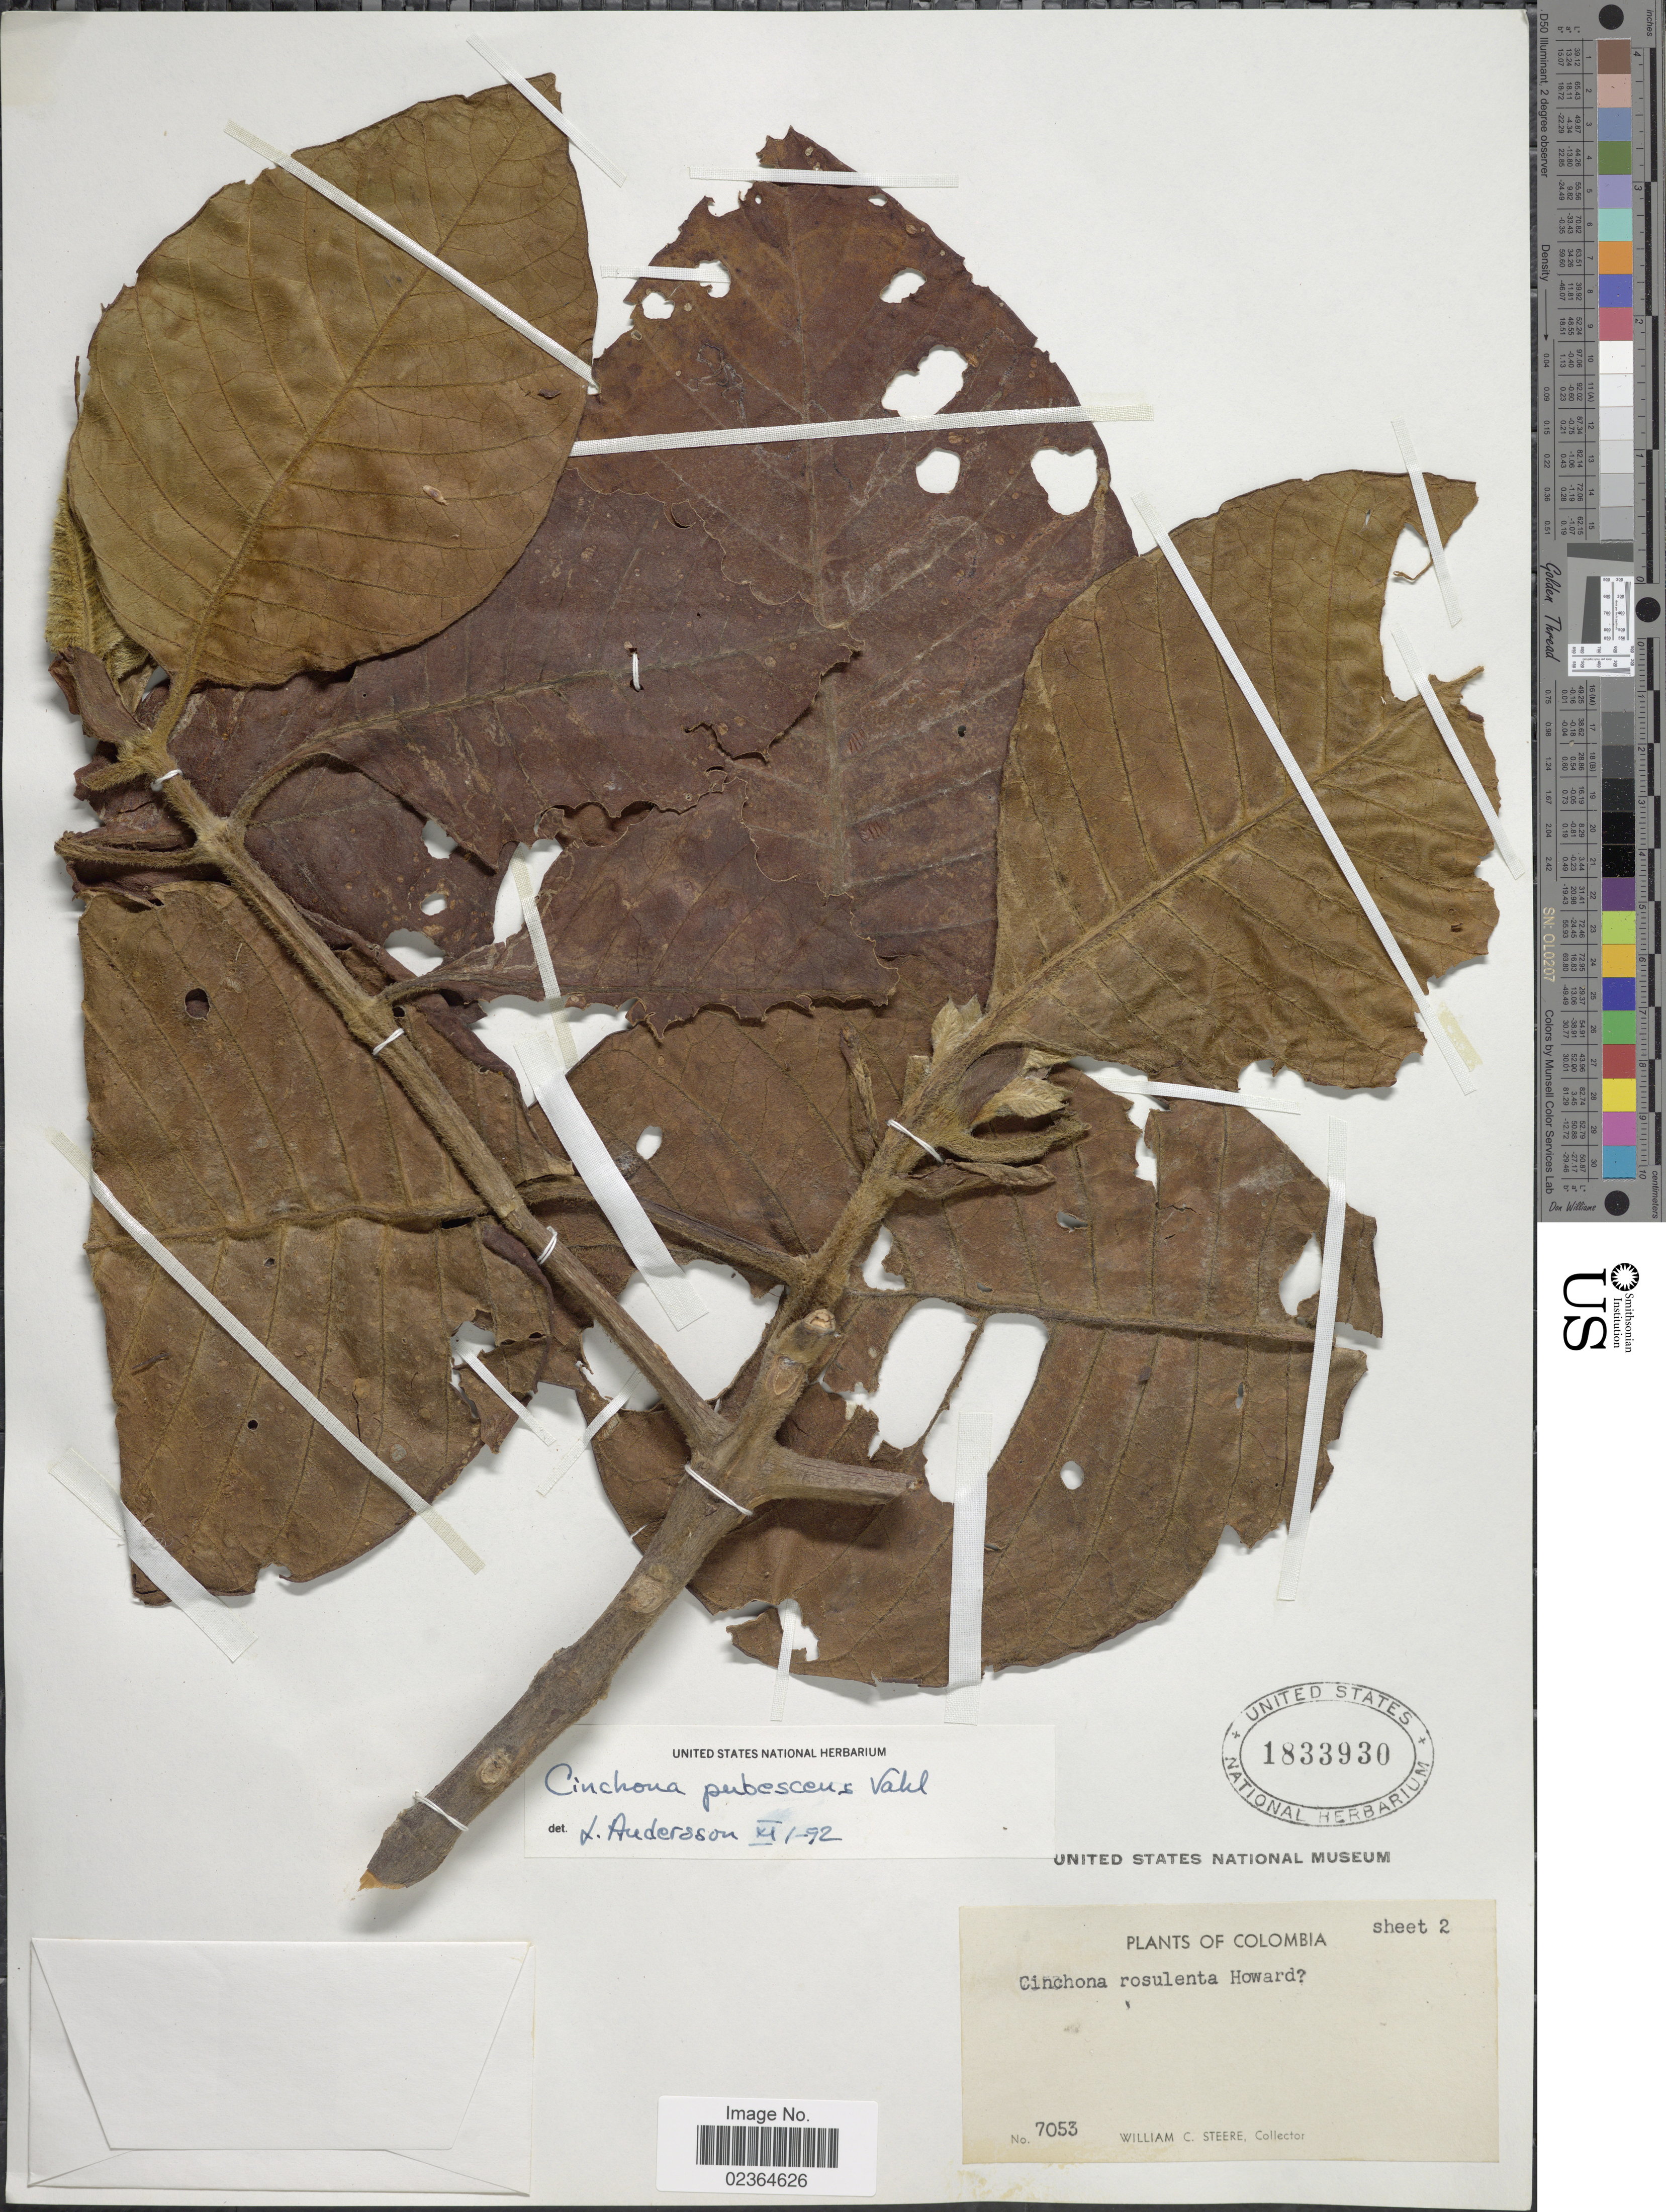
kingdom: Plantae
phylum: Tracheophyta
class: Magnoliopsida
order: Gentianales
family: Rubiaceae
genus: Cinchona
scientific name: Cinchona pubescens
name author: Vahl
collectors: W. C. Steere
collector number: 7053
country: Colombia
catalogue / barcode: US 1833930